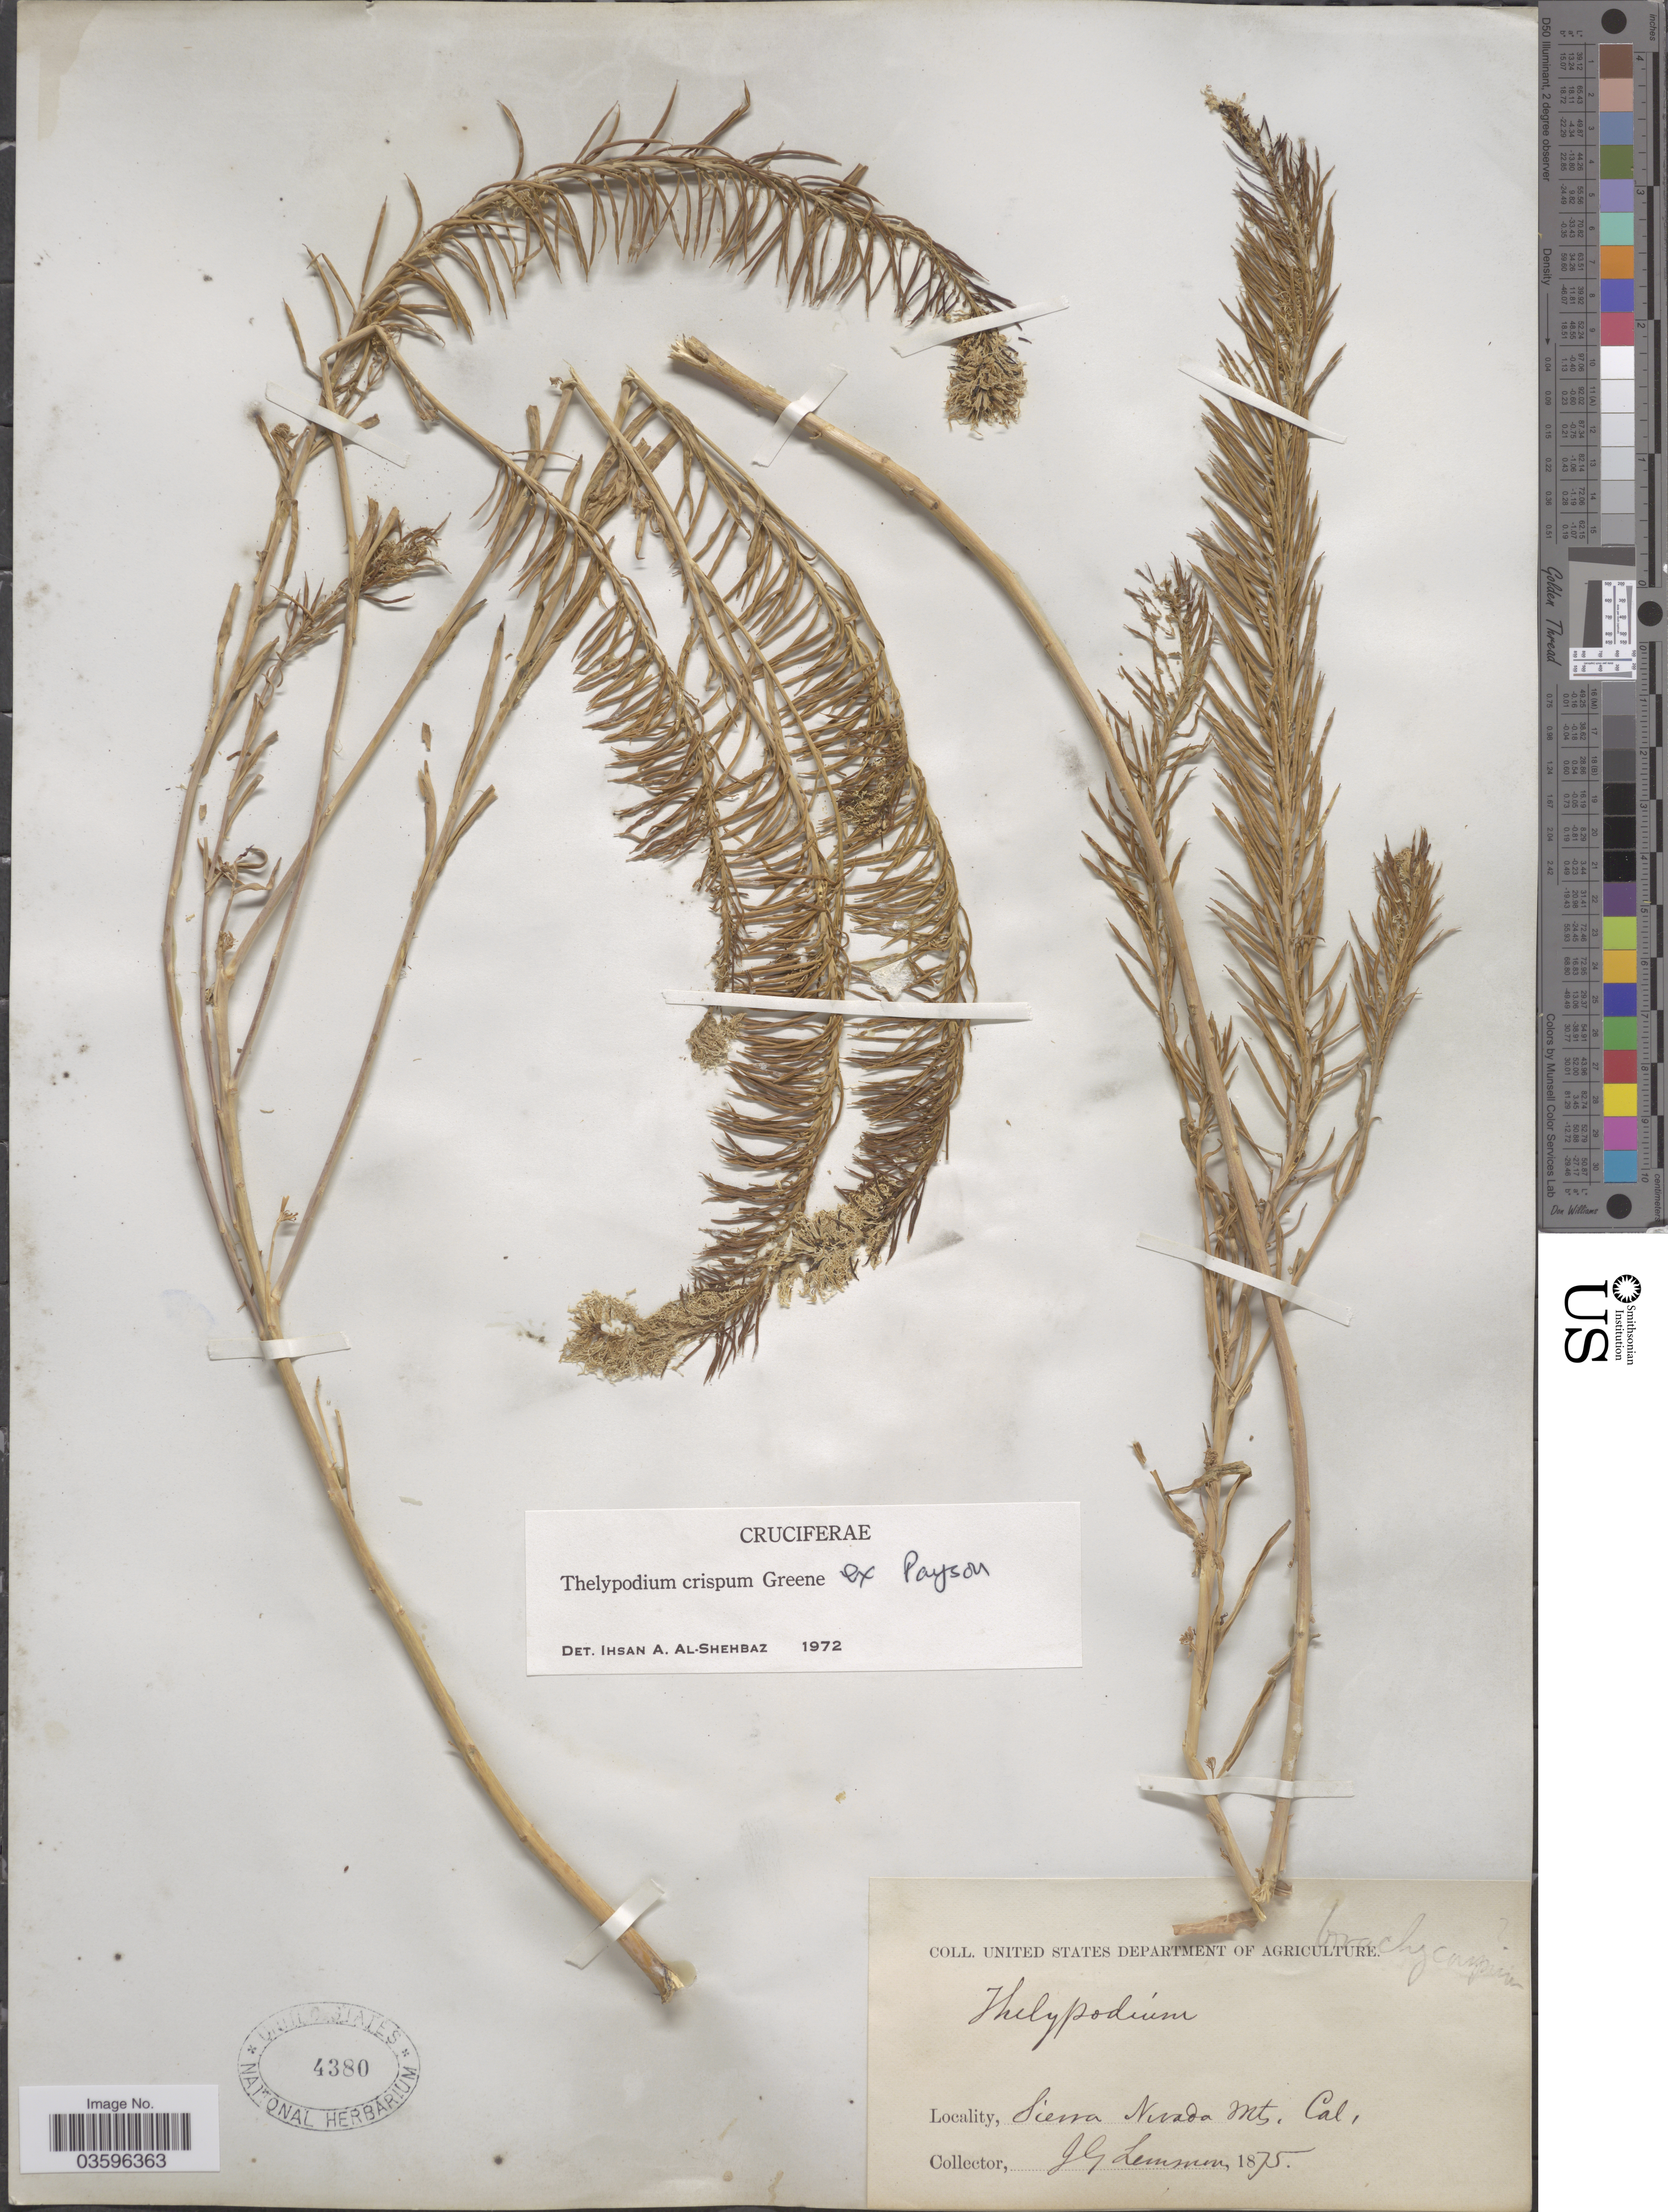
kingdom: Plantae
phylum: Tracheophyta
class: Magnoliopsida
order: Brassicales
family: Brassicaceae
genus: Thelypodium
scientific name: Thelypodium crispum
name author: Greene ex Payson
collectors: J. Lemmon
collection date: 1875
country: United States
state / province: California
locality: Sierra Nevada Mts.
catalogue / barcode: US 4380